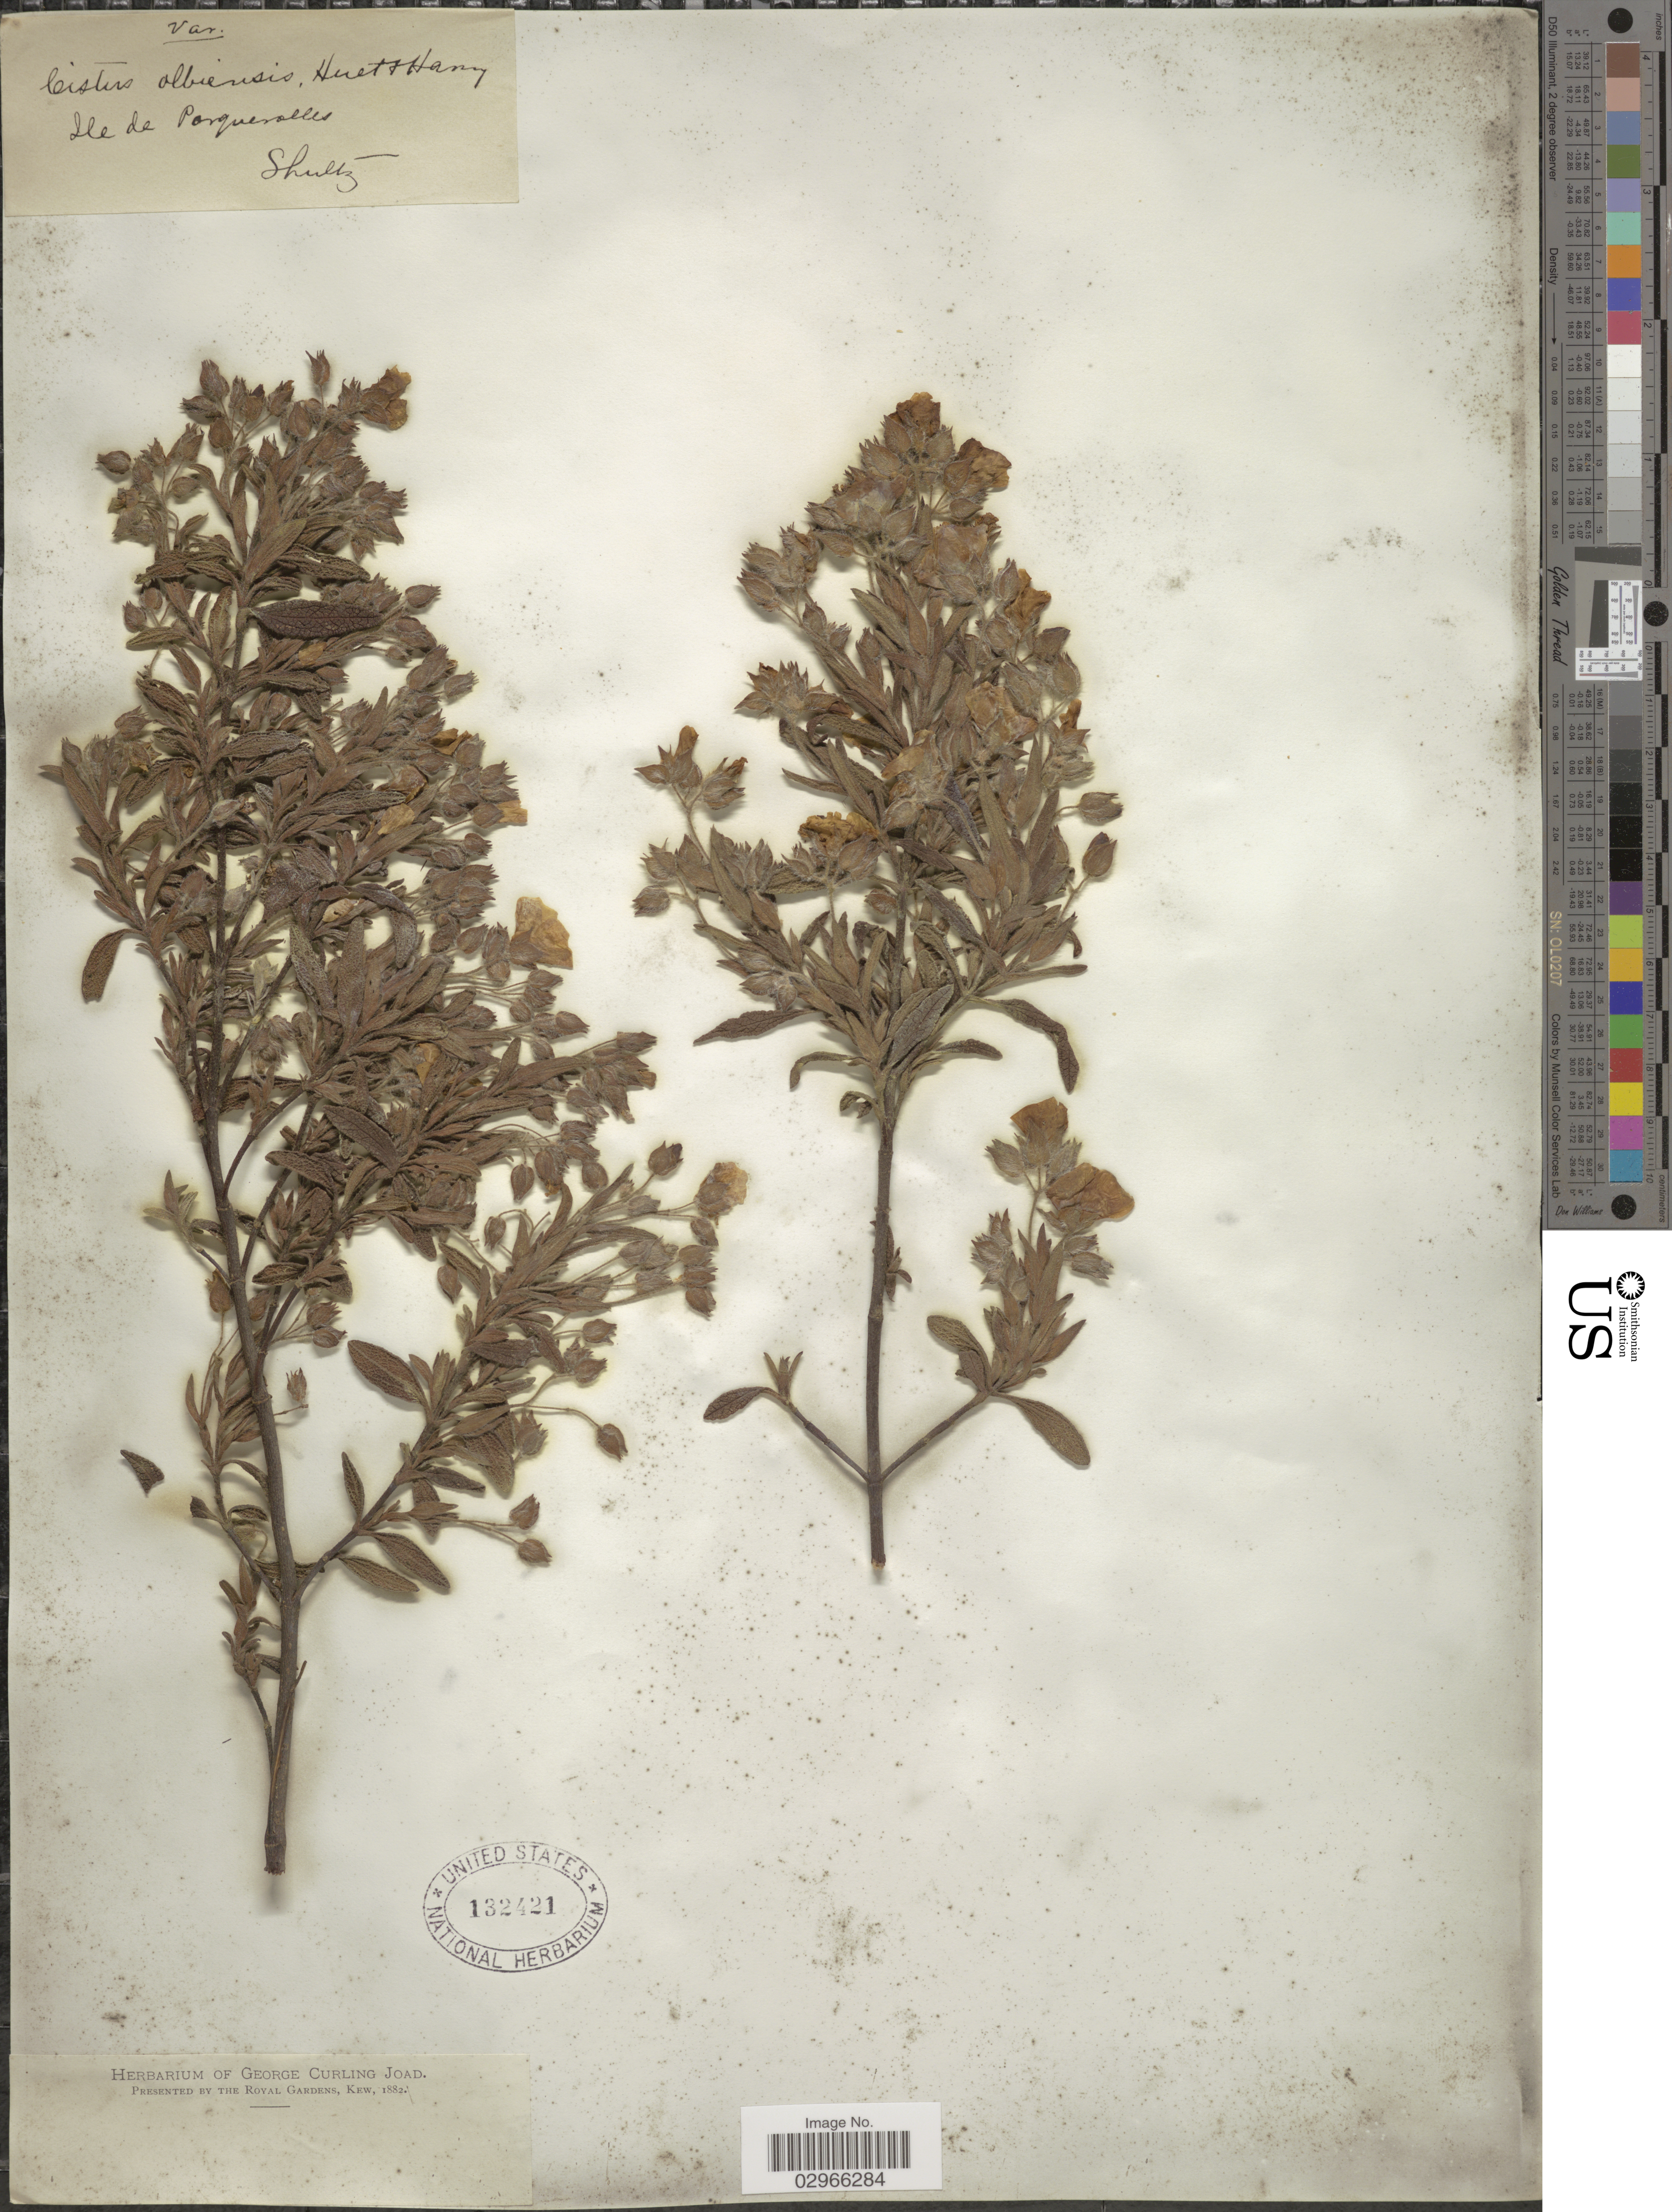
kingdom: Plantae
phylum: Tracheophyta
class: Magnoliopsida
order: Malvales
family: Cistaceae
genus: Cistus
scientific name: Cistus olbiensis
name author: A. Huet & Hanry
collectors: -. Schultz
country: France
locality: Ile de Porquerolles.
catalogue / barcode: US 132421